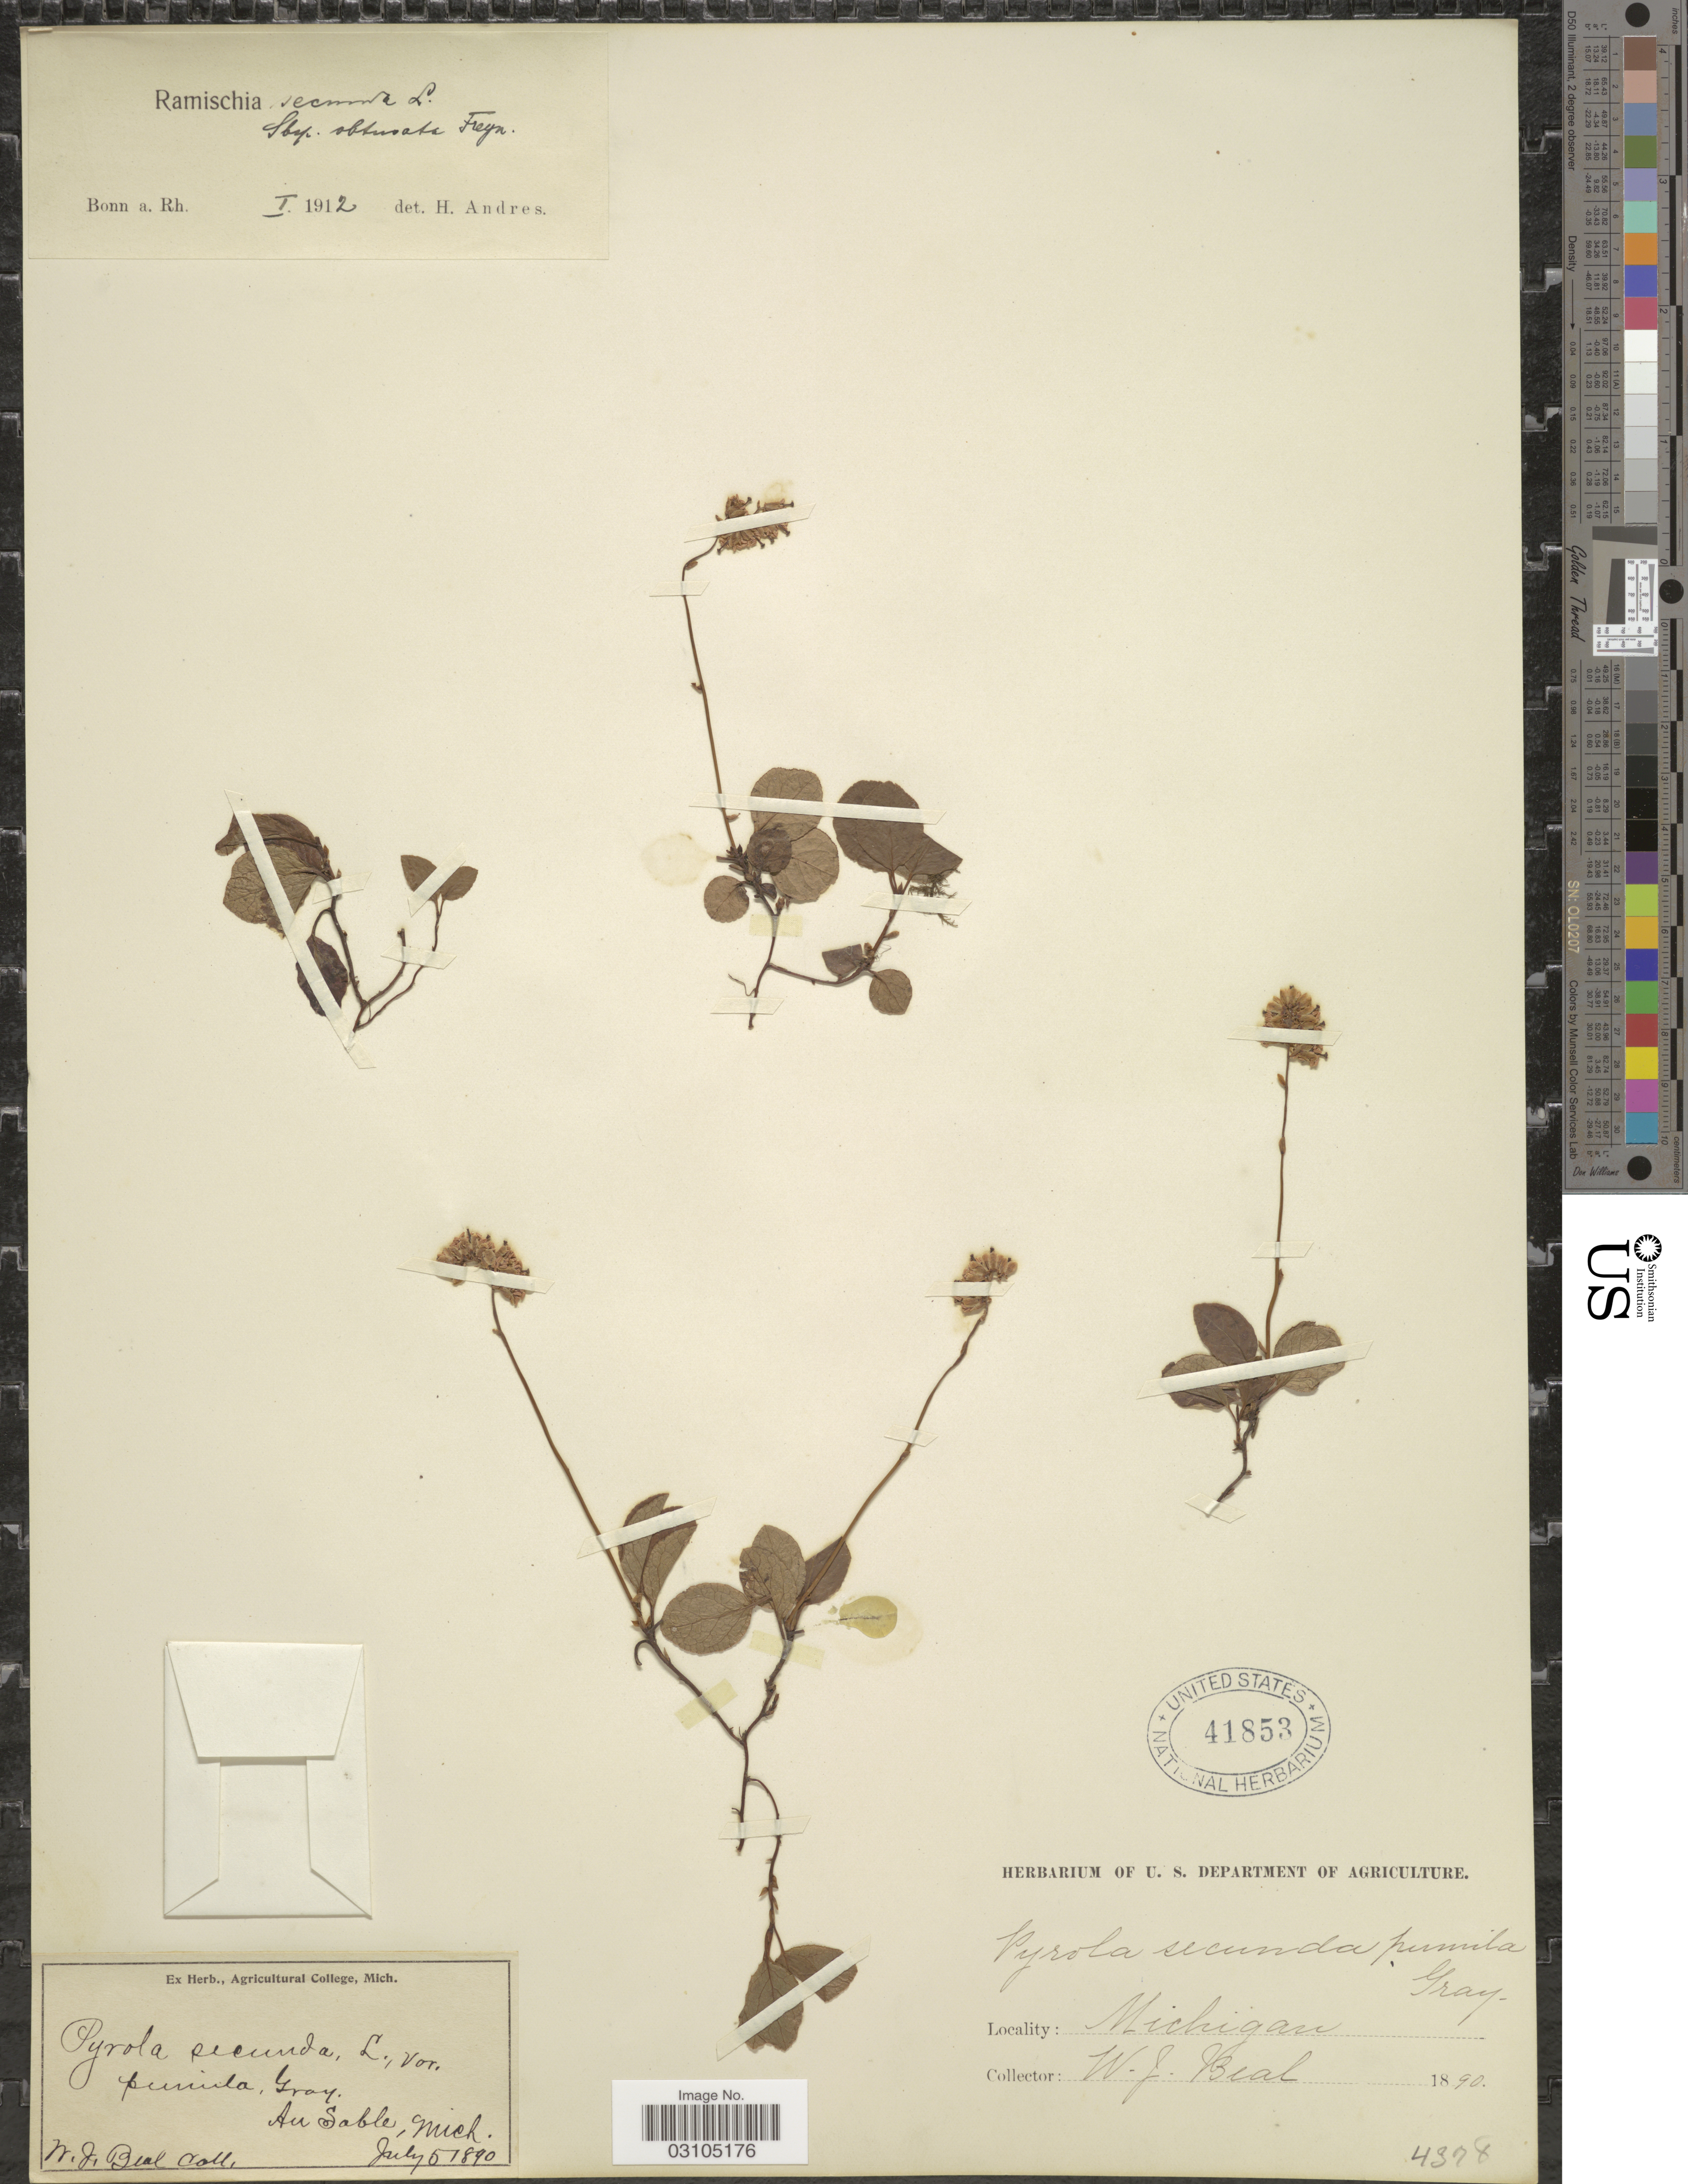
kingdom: Plantae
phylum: Tracheophyta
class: Magnoliopsida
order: Ericales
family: Ericaceae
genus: Orthilia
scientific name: Orthilia secunda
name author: (L.) House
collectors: W. J. Beal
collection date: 1890-07-05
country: United States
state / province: Michigan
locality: Au Sable, Mich.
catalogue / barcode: US 41853